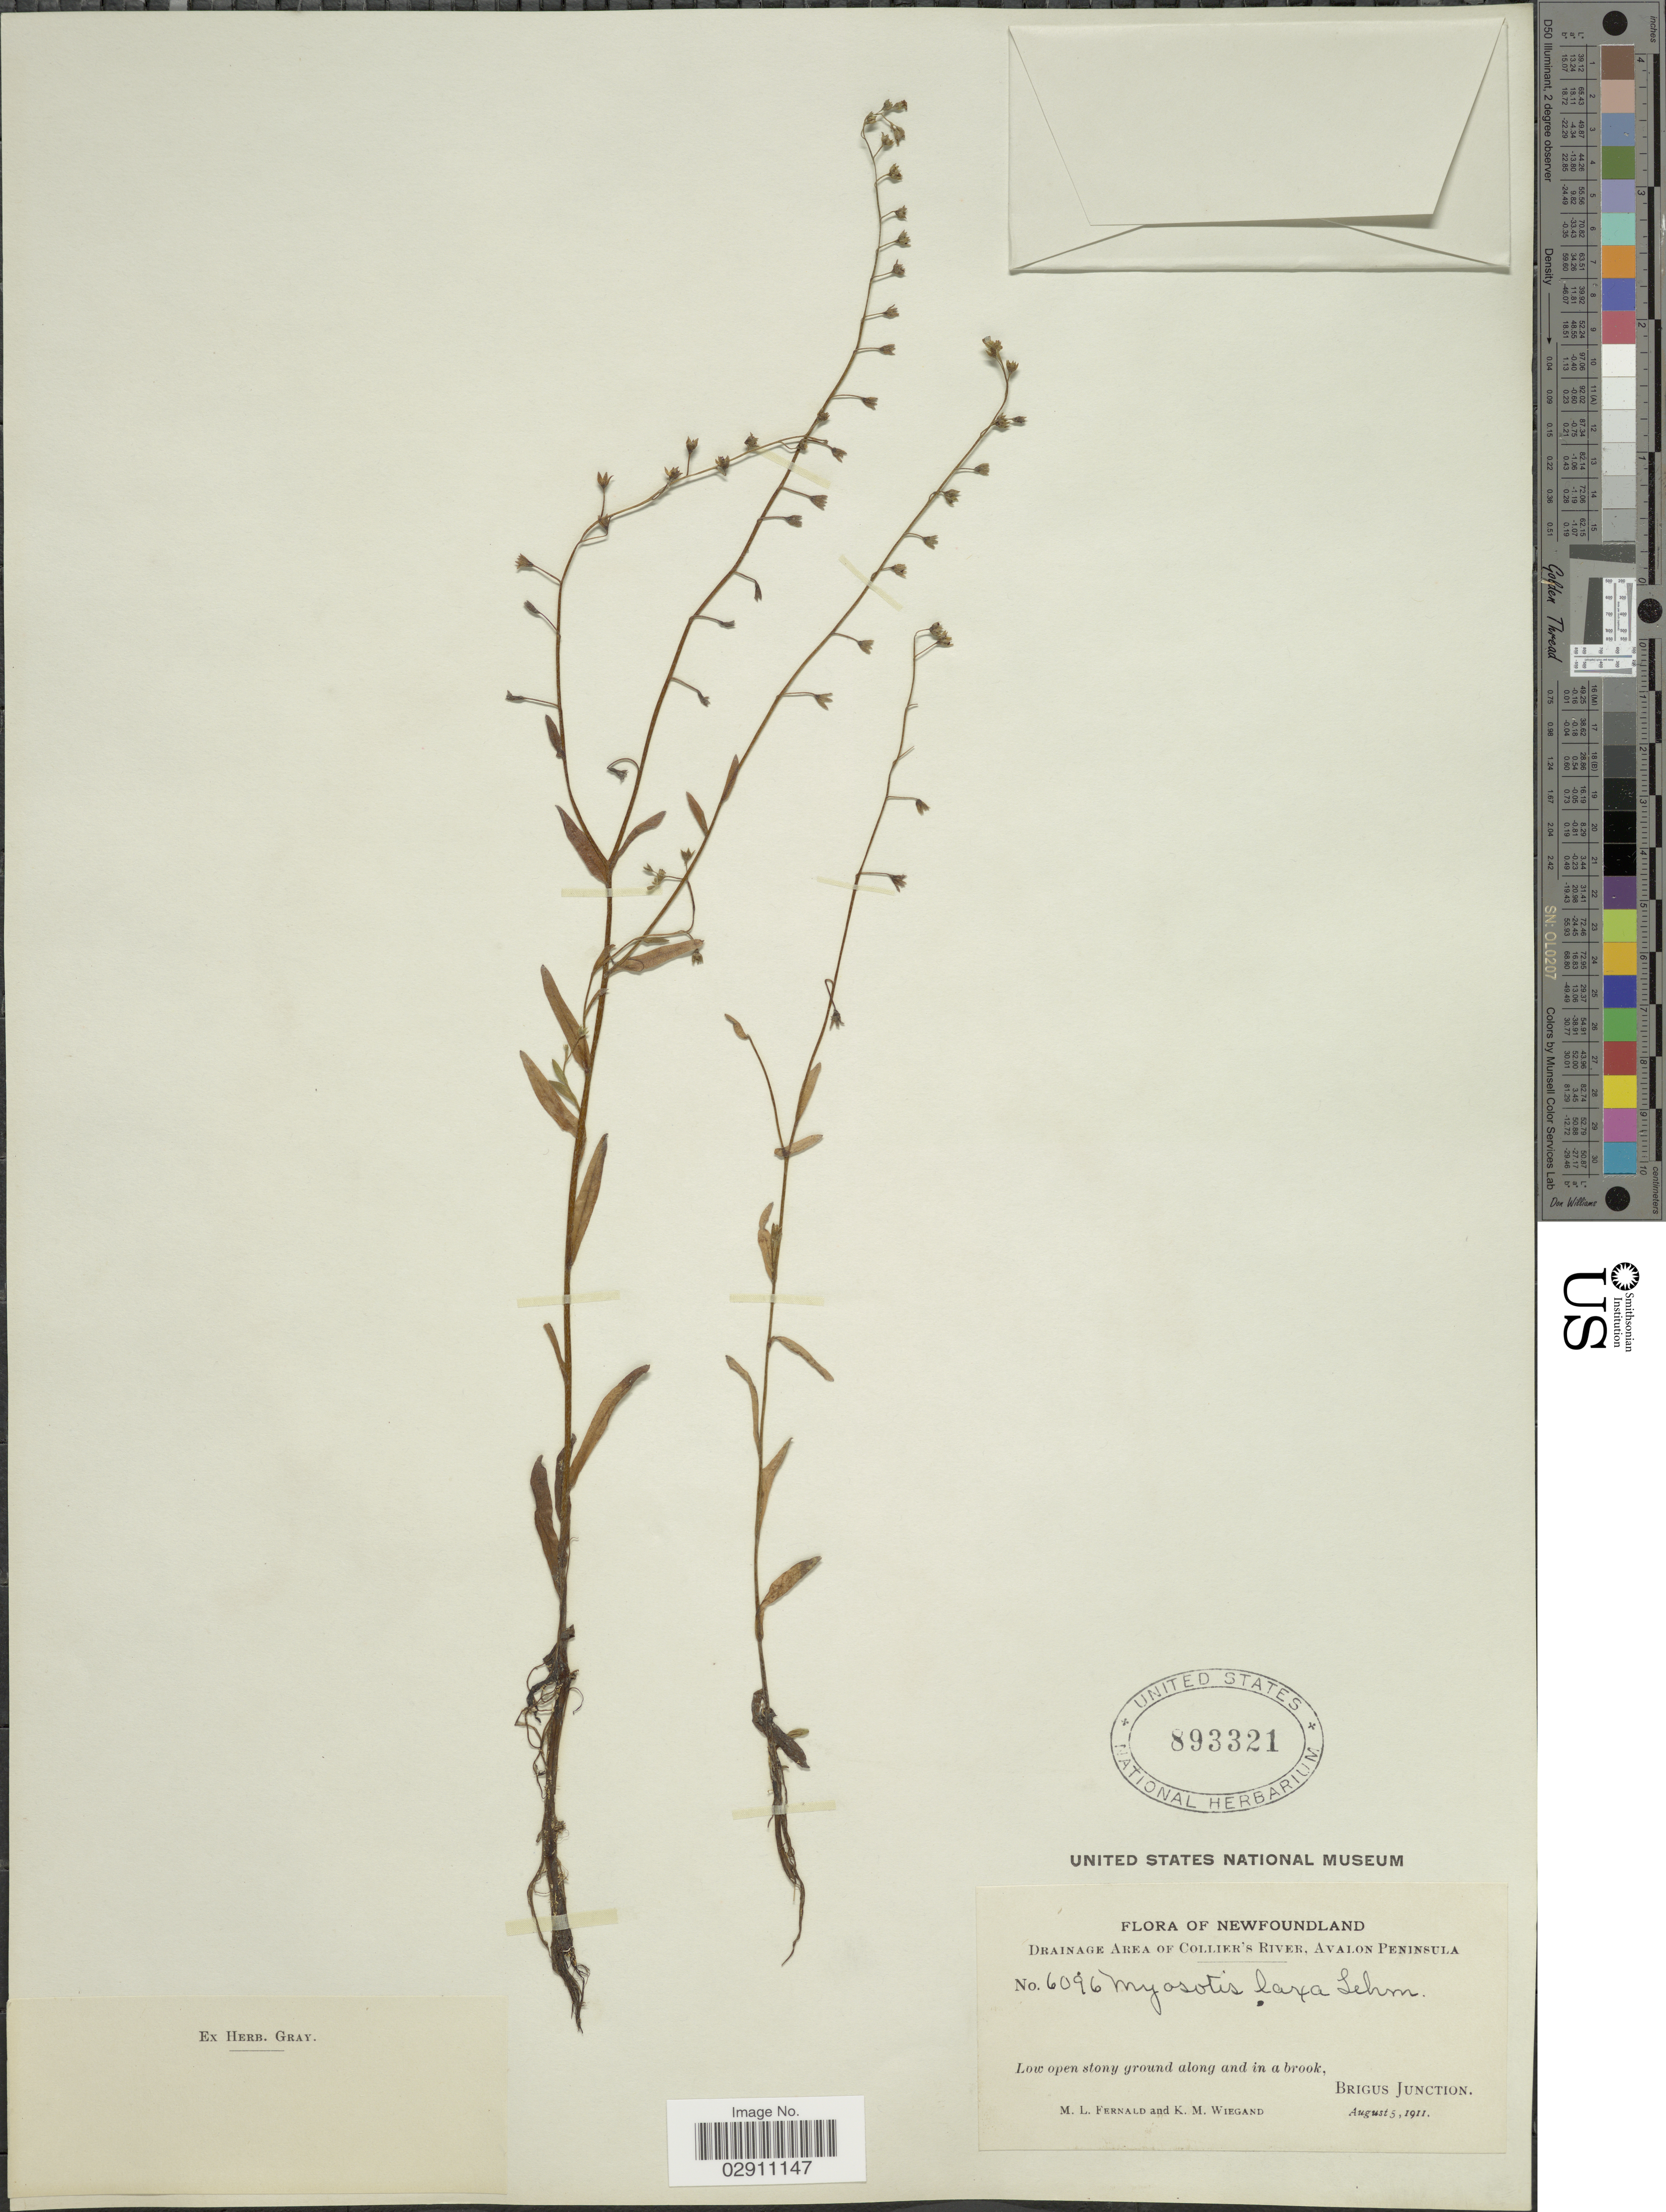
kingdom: Plantae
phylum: Tracheophyta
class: Magnoliopsida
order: Boraginales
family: Boraginaceae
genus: Myosotis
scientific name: Myosotis laxa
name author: F. Lehm.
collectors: M. L. Fernald & K. M. Wiegand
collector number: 6096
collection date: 1911-08-05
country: Canada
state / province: Newfoundland and Labrador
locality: Drainage Area of Collier's River, Avalon Peninsula, Low open stony ground along and in a brook, Brigus Junction.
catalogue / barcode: US 893321